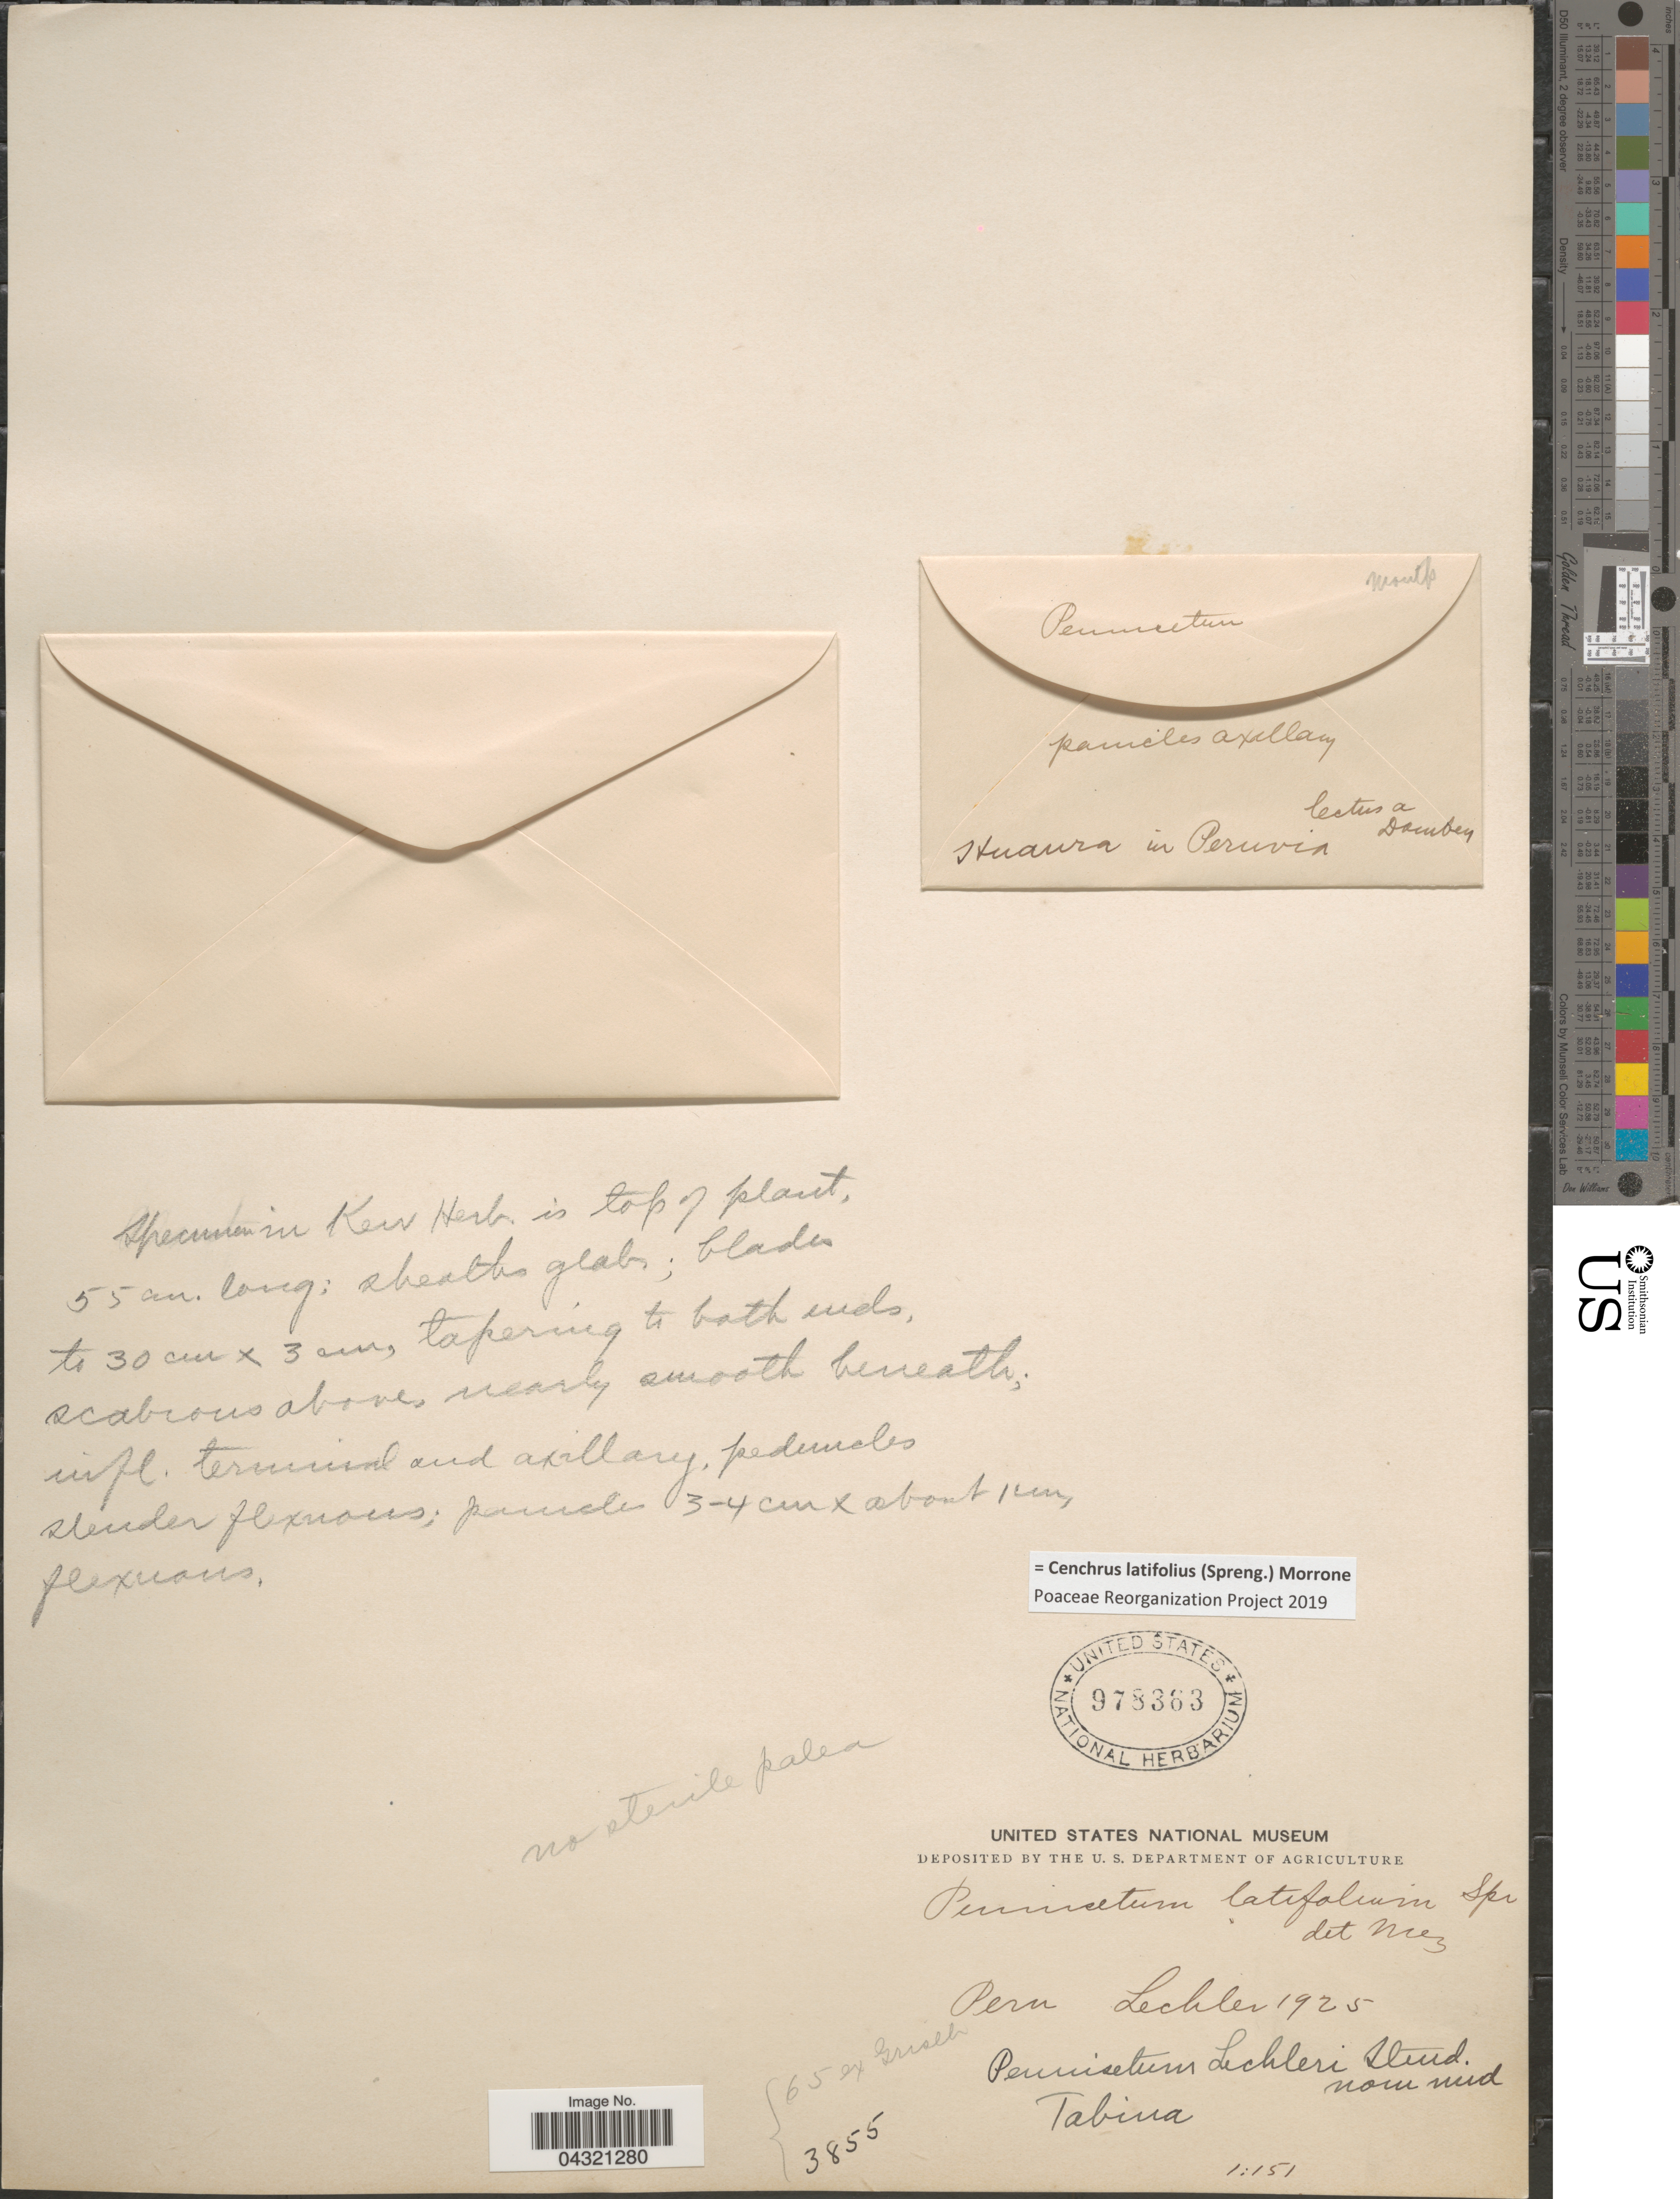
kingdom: Plantae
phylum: Tracheophyta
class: Liliopsida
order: Poales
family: Poaceae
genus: Cenchrus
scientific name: Cenchrus latifolius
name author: (Spreng.) Morrone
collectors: Damben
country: Peru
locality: Huaura in Peruvia.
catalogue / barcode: US 978363